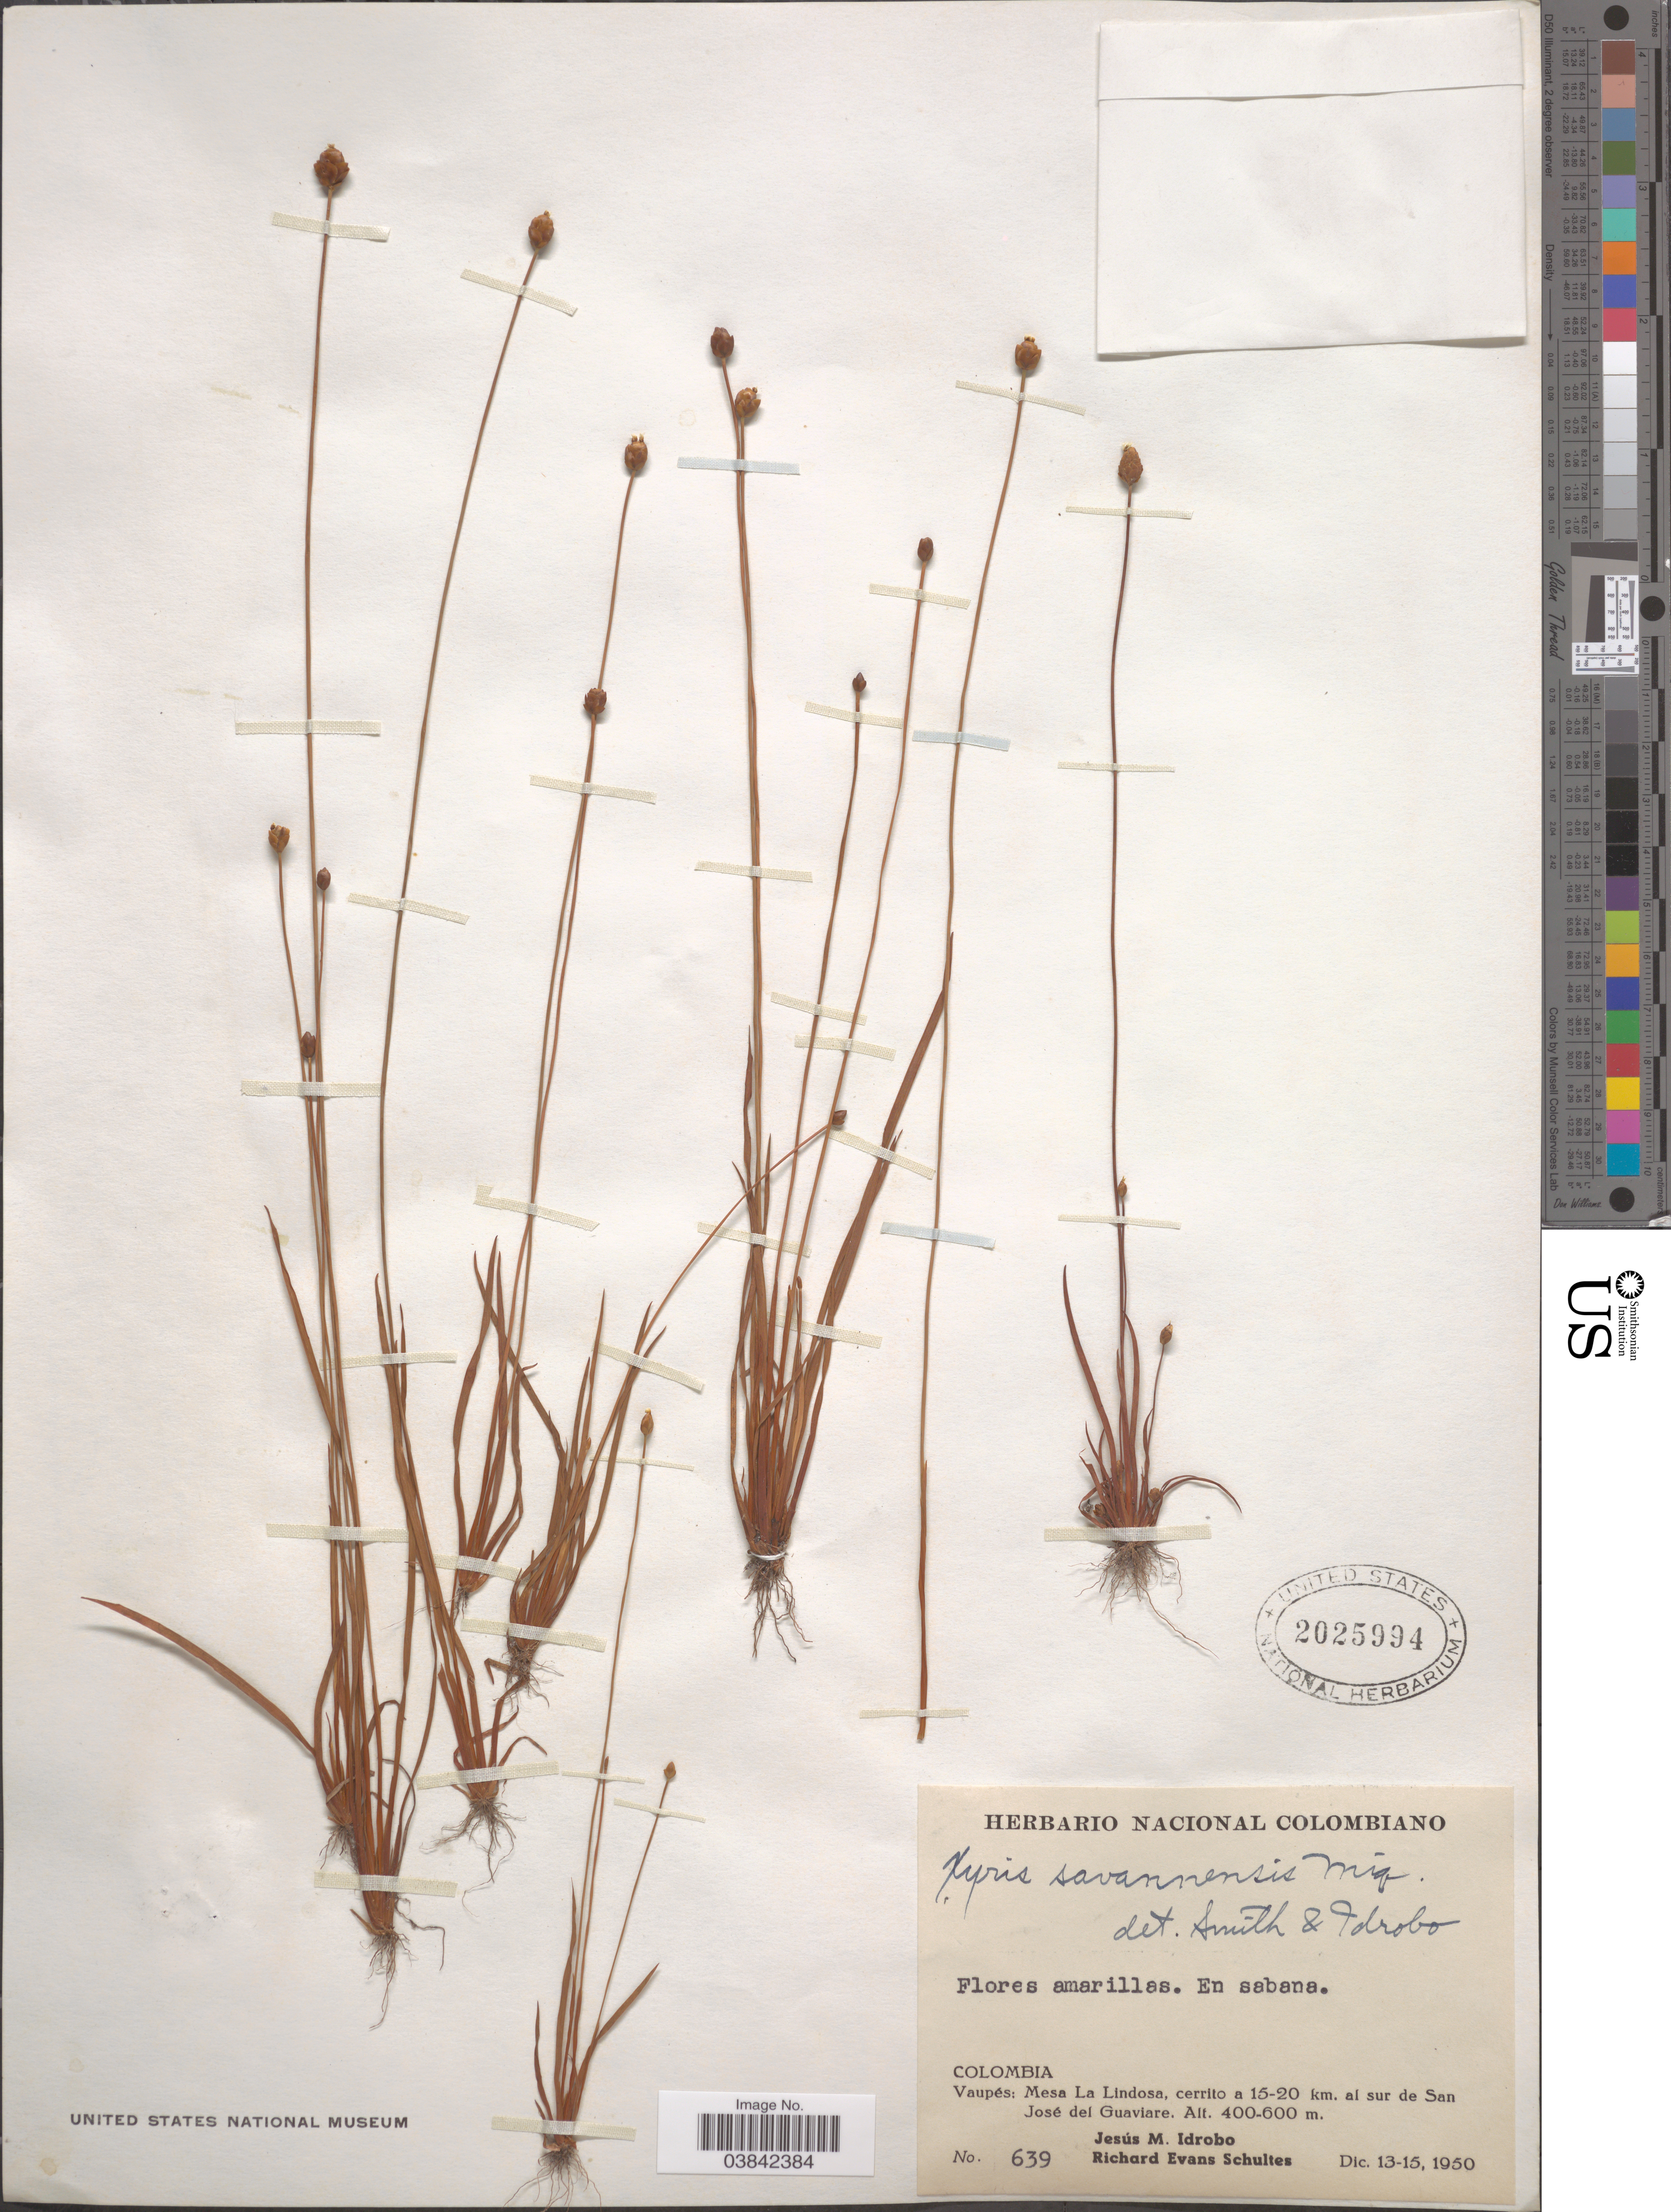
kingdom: Plantae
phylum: Tracheophyta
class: Liliopsida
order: Poales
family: Xyridaceae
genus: Xyris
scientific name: Xyris savanensis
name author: Miq.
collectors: J. M. Idrobo & R. E. Schultes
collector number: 639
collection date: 1950-12-13/1950-12-15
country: Colombia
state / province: Vaupés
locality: En sabana, Mesa La Lindosa, cerrito a 15-20 km. al sur de San José del Guaviare.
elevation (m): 400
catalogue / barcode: US 2025994